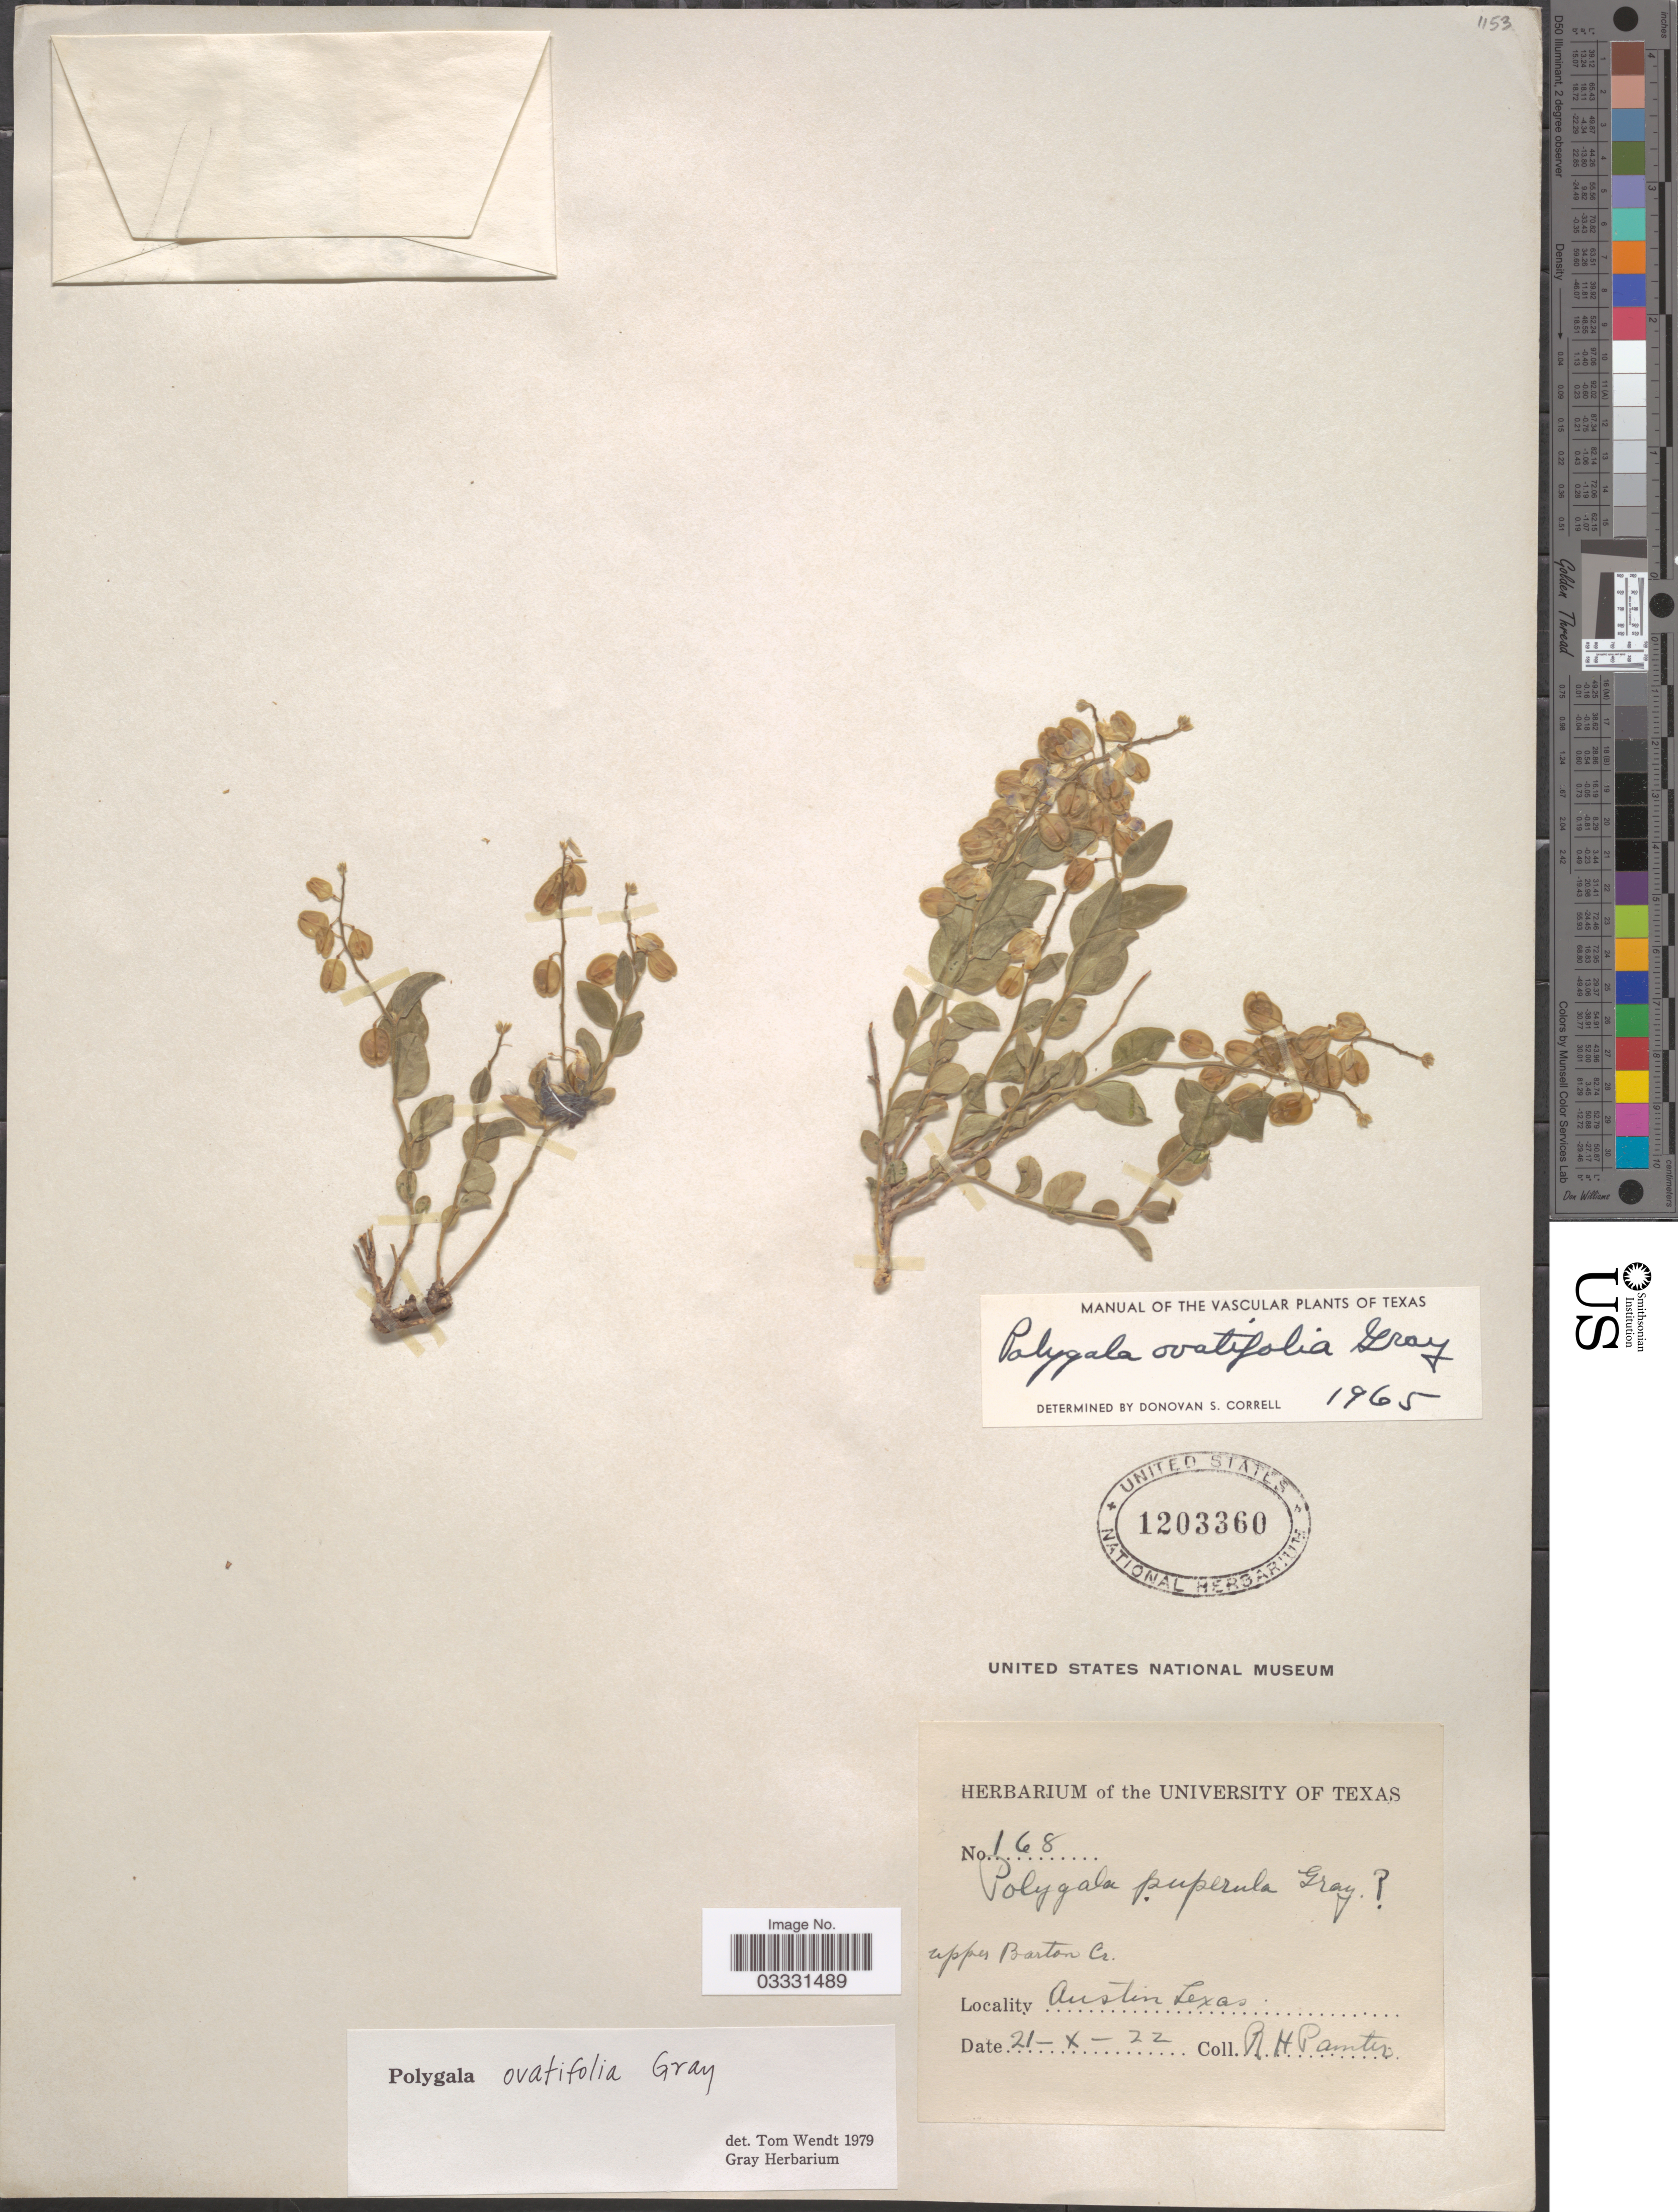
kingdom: Plantae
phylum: Tracheophyta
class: Magnoliopsida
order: Fabales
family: Polygalaceae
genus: Hebecarpa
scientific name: Hebecarpa ovatifolia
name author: (A. Gray) J.R. Abbott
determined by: Strong, Mark T., (BOT), Smithsonian Institution - National Museum of Natural History (UNITED STATES)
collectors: Painter, R. H.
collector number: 168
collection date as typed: Transcribed d/m/y: 21/10/22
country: United States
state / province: Texas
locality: Upper Barton Cr. Austin.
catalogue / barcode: US 1203360